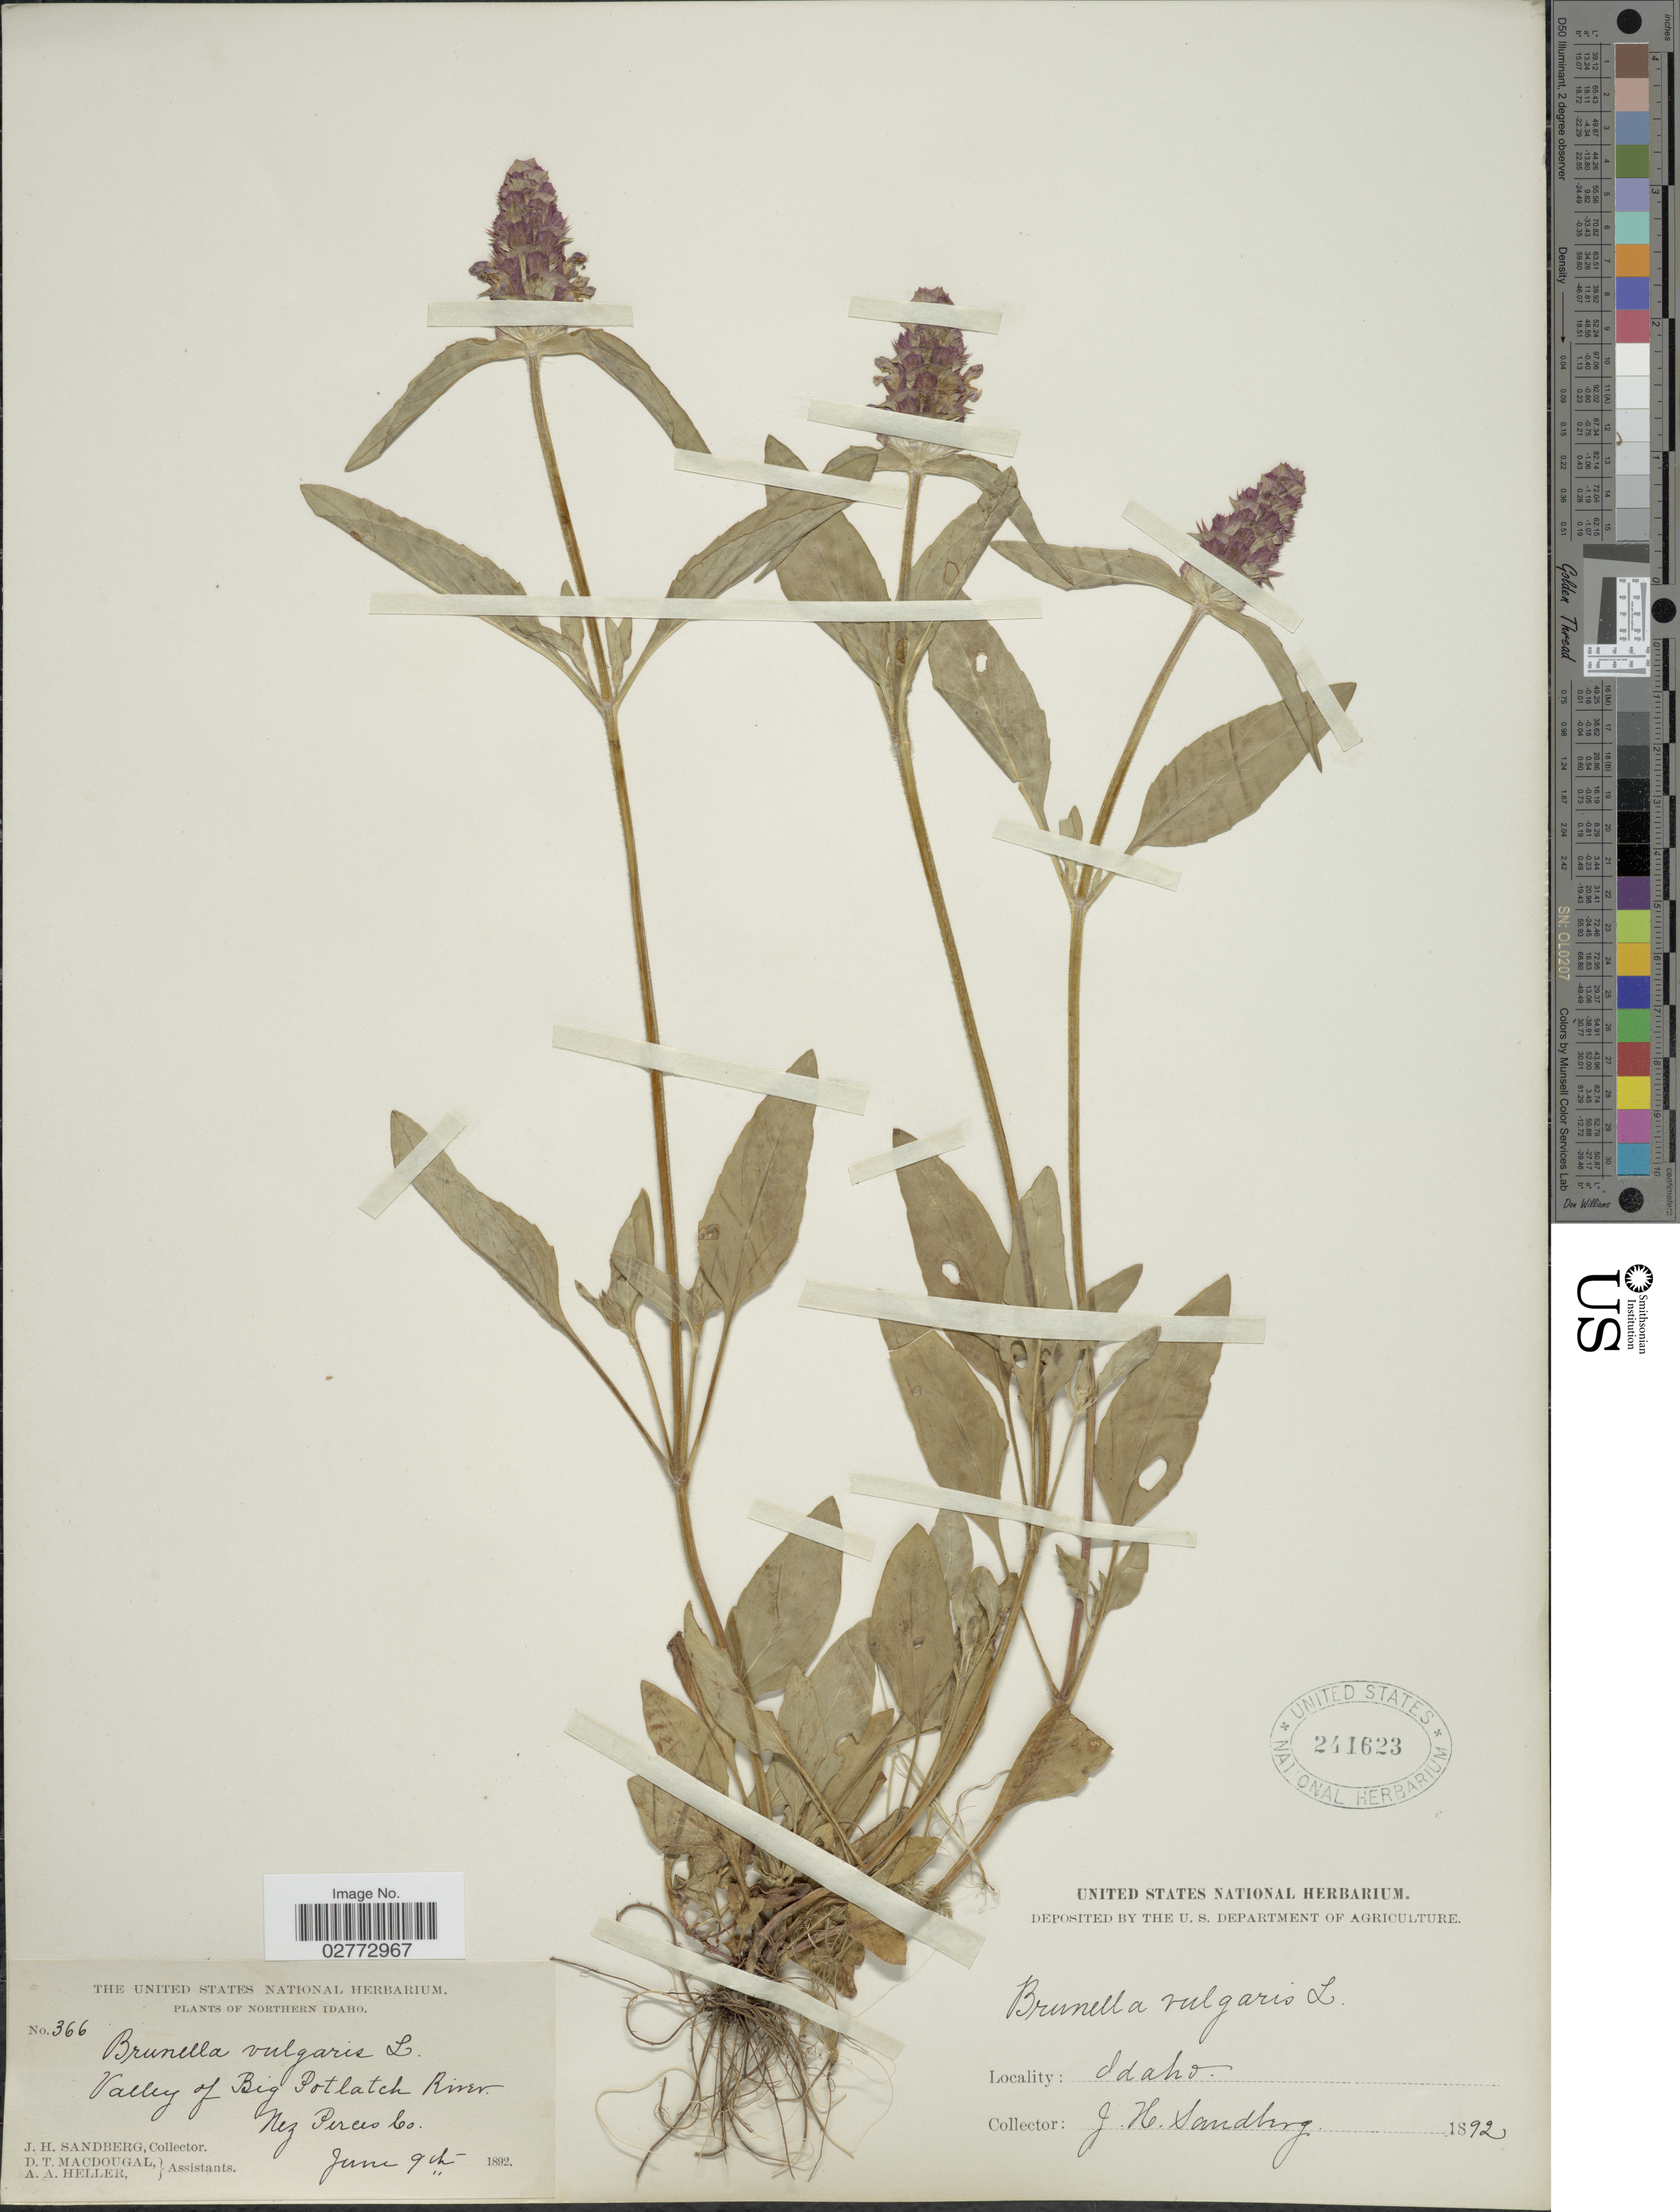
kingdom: Plantae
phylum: Tracheophyta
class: Magnoliopsida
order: Lamiales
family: Lamiaceae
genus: Prunella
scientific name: Prunella vulgaris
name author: L.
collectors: J. H. Sandberg, D. T. MacDougal & A. A. Heller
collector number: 366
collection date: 1892-06-09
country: United States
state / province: Idaho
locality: Northern Idaho. Valley of Big Potlatch River. Nez Perces Co.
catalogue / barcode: US 241623